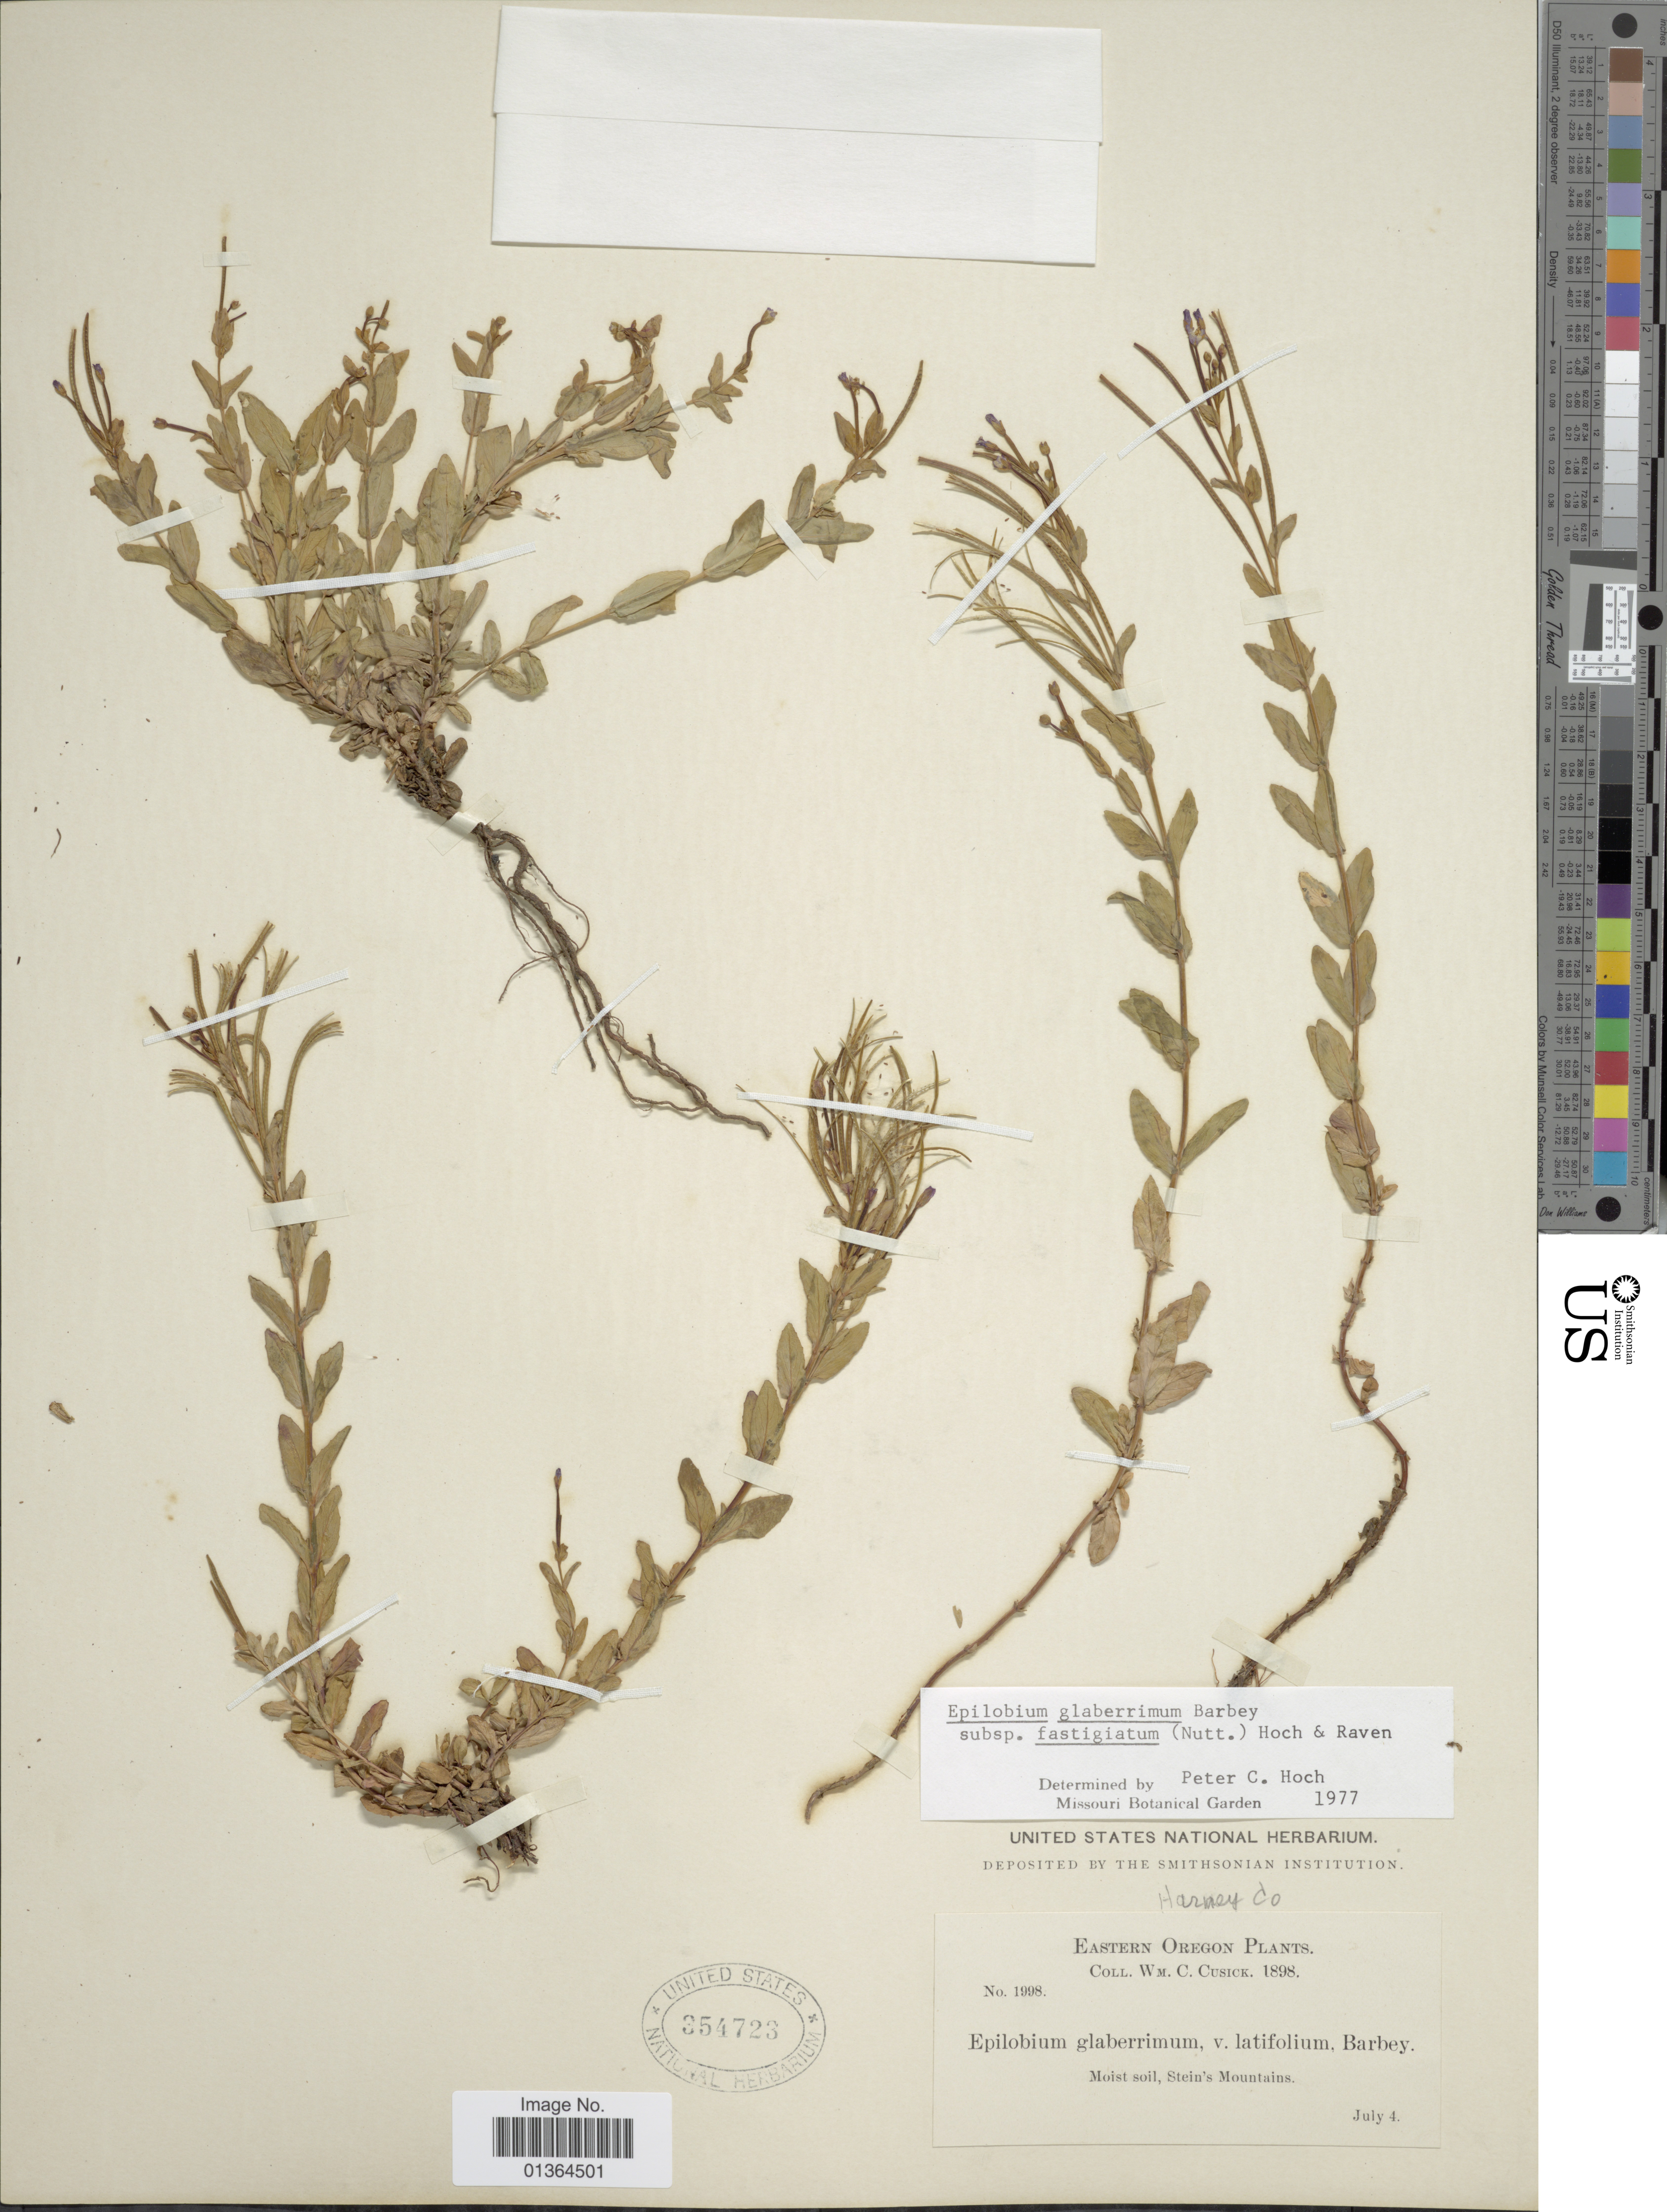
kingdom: Plantae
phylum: Tracheophyta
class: Magnoliopsida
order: Myrtales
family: Onagraceae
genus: Epilobium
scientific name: Epilobium glaberrimum subsp. fastigiatum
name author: (Nutt.) Hoch & P.H. Raven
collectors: W. C. Cusick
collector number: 1998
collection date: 1898-07-04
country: United States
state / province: Oregon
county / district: Harney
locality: Steen's Mountains, Harney Co.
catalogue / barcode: US 354723